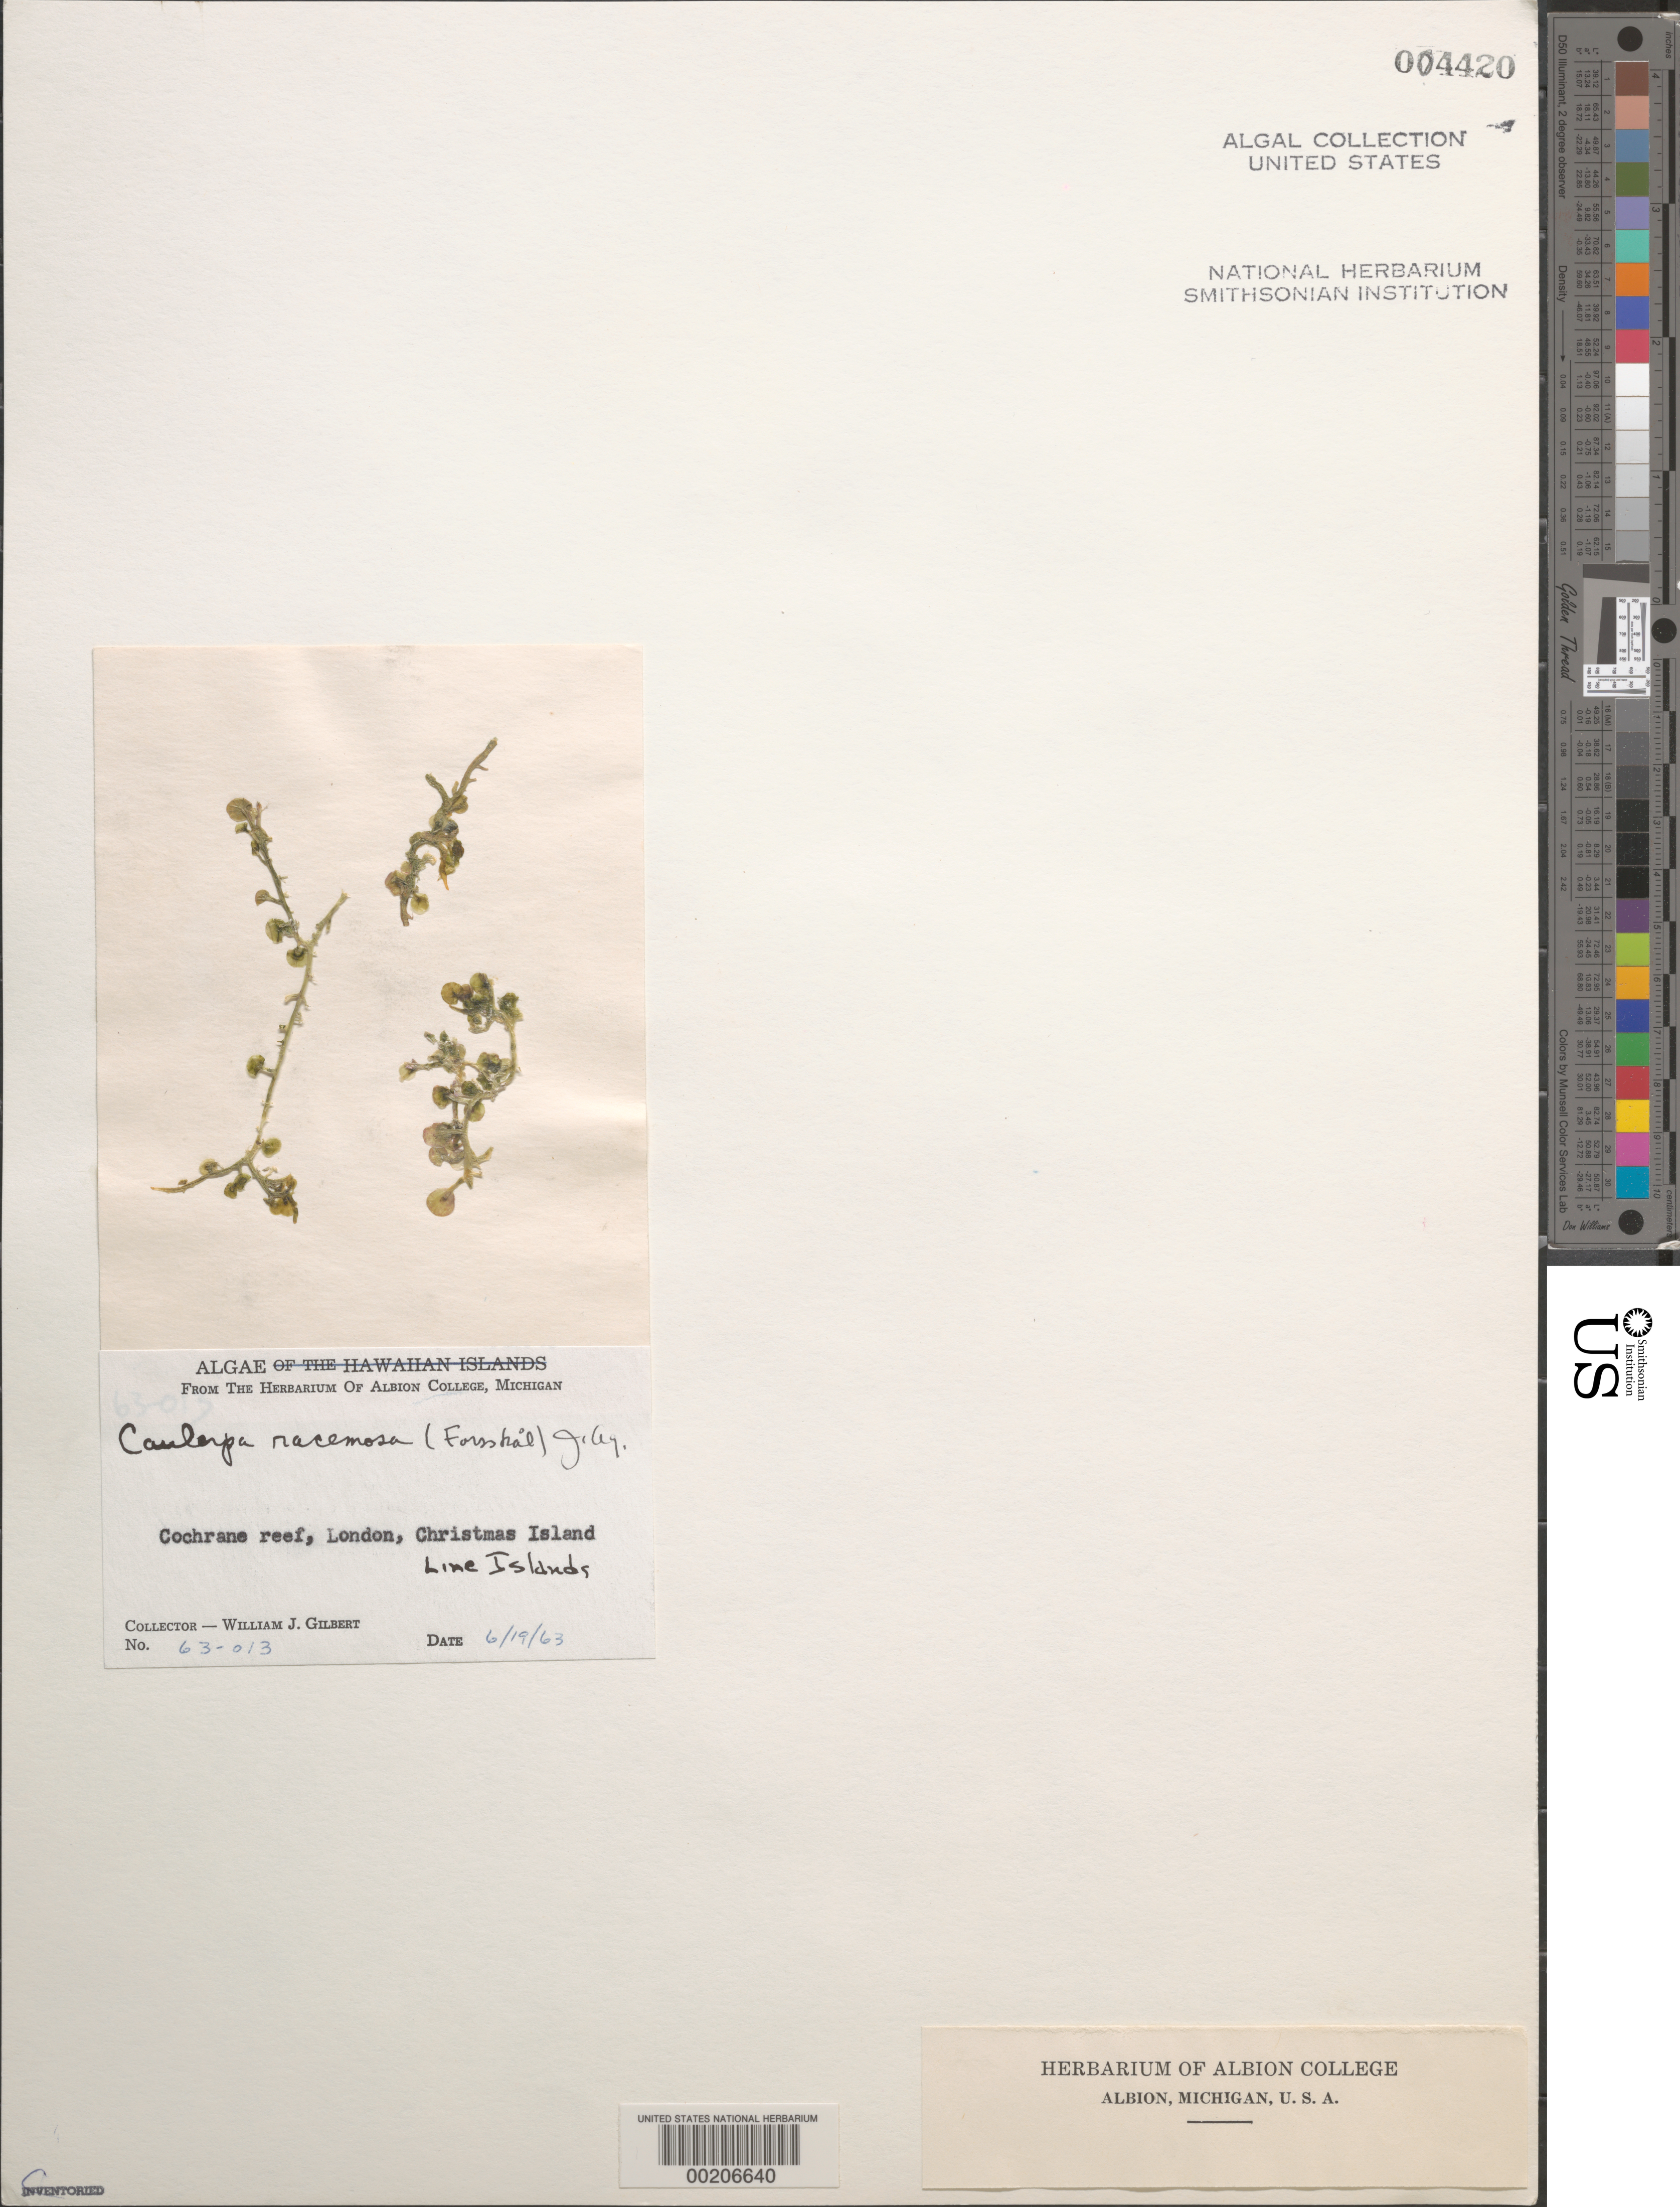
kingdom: Plantae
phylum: Chlorophyta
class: Ulvophyceae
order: Bryopsidales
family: Caulerpaceae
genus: Caulerpa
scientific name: Caulerpa racemosa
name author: (Forssk.) J. Agardh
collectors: W. J. Gilbert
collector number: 63-013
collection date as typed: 19 Jun 1963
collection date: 1963-06-19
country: Kiribati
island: Kiritimati [Christmas] Atoll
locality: Cochrane Reef, London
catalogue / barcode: US 4420